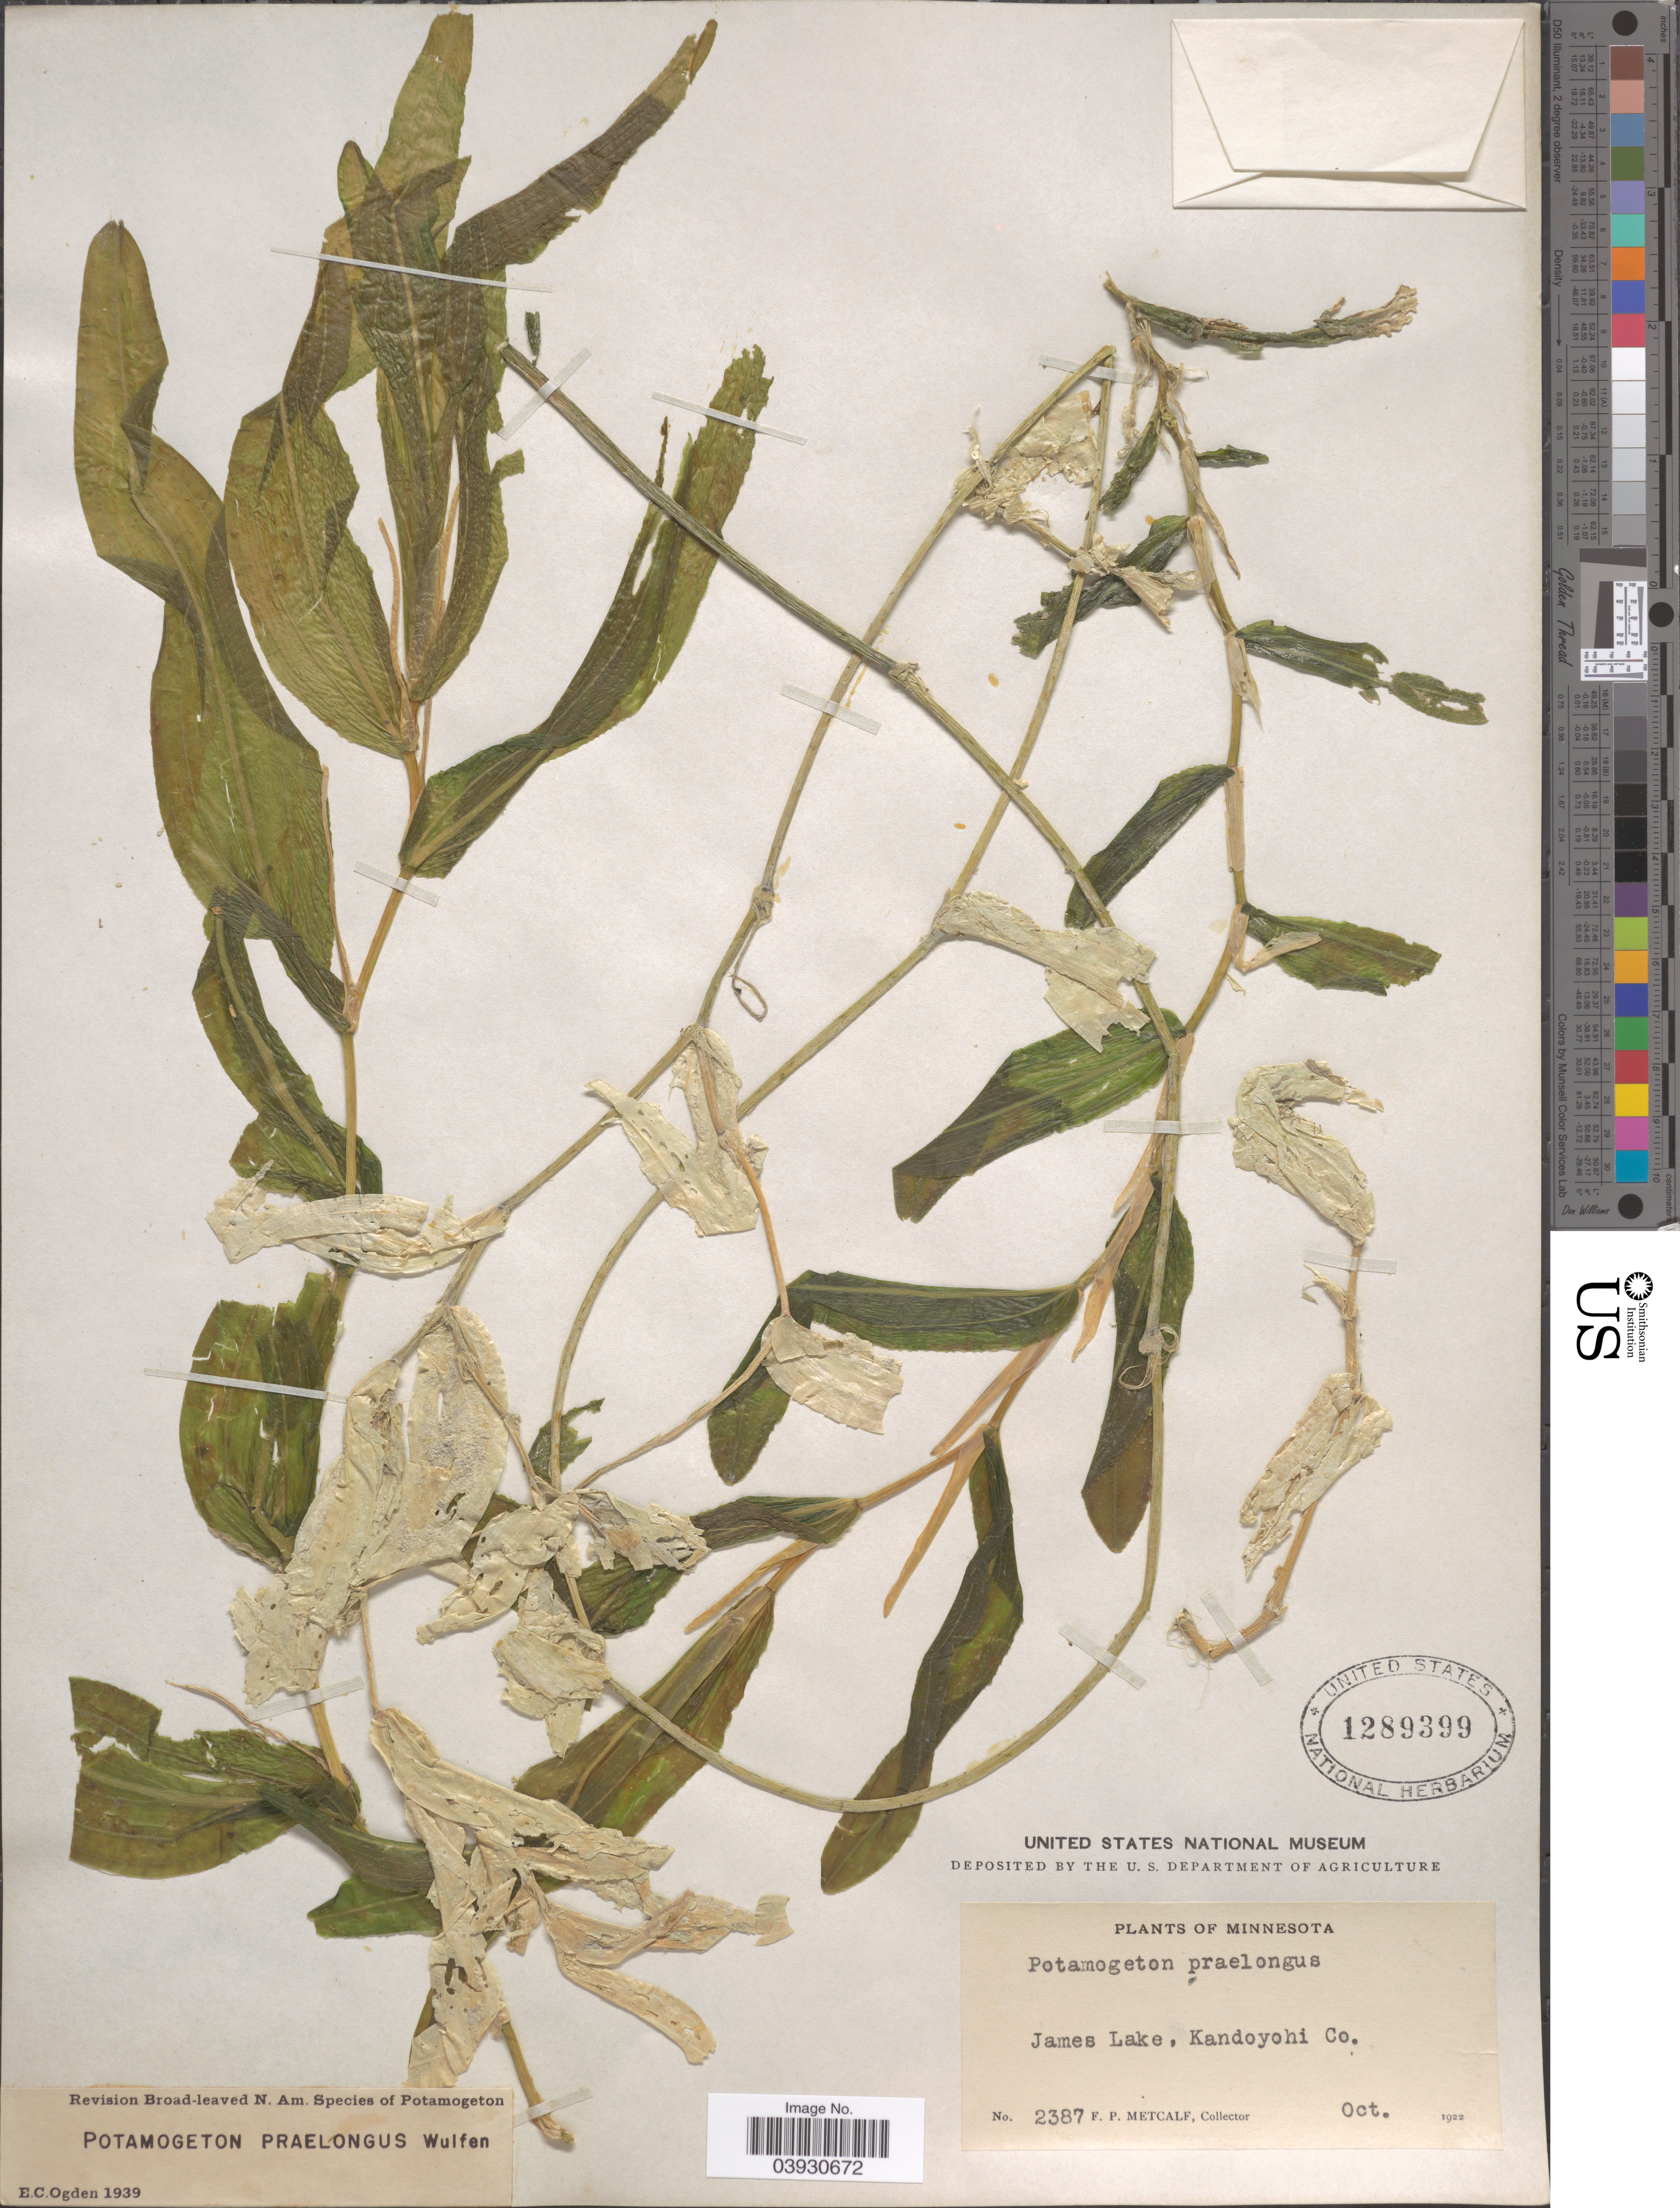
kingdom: Plantae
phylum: Tracheophyta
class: Liliopsida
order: Alismatales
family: Potamogetonaceae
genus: Potamogeton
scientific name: Potamogeton praelongus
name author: Wulfen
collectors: F. Metcalf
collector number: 2387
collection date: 1922-10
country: United States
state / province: Minnesota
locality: James Lake, Kandoyohi Co.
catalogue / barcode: US 1289399